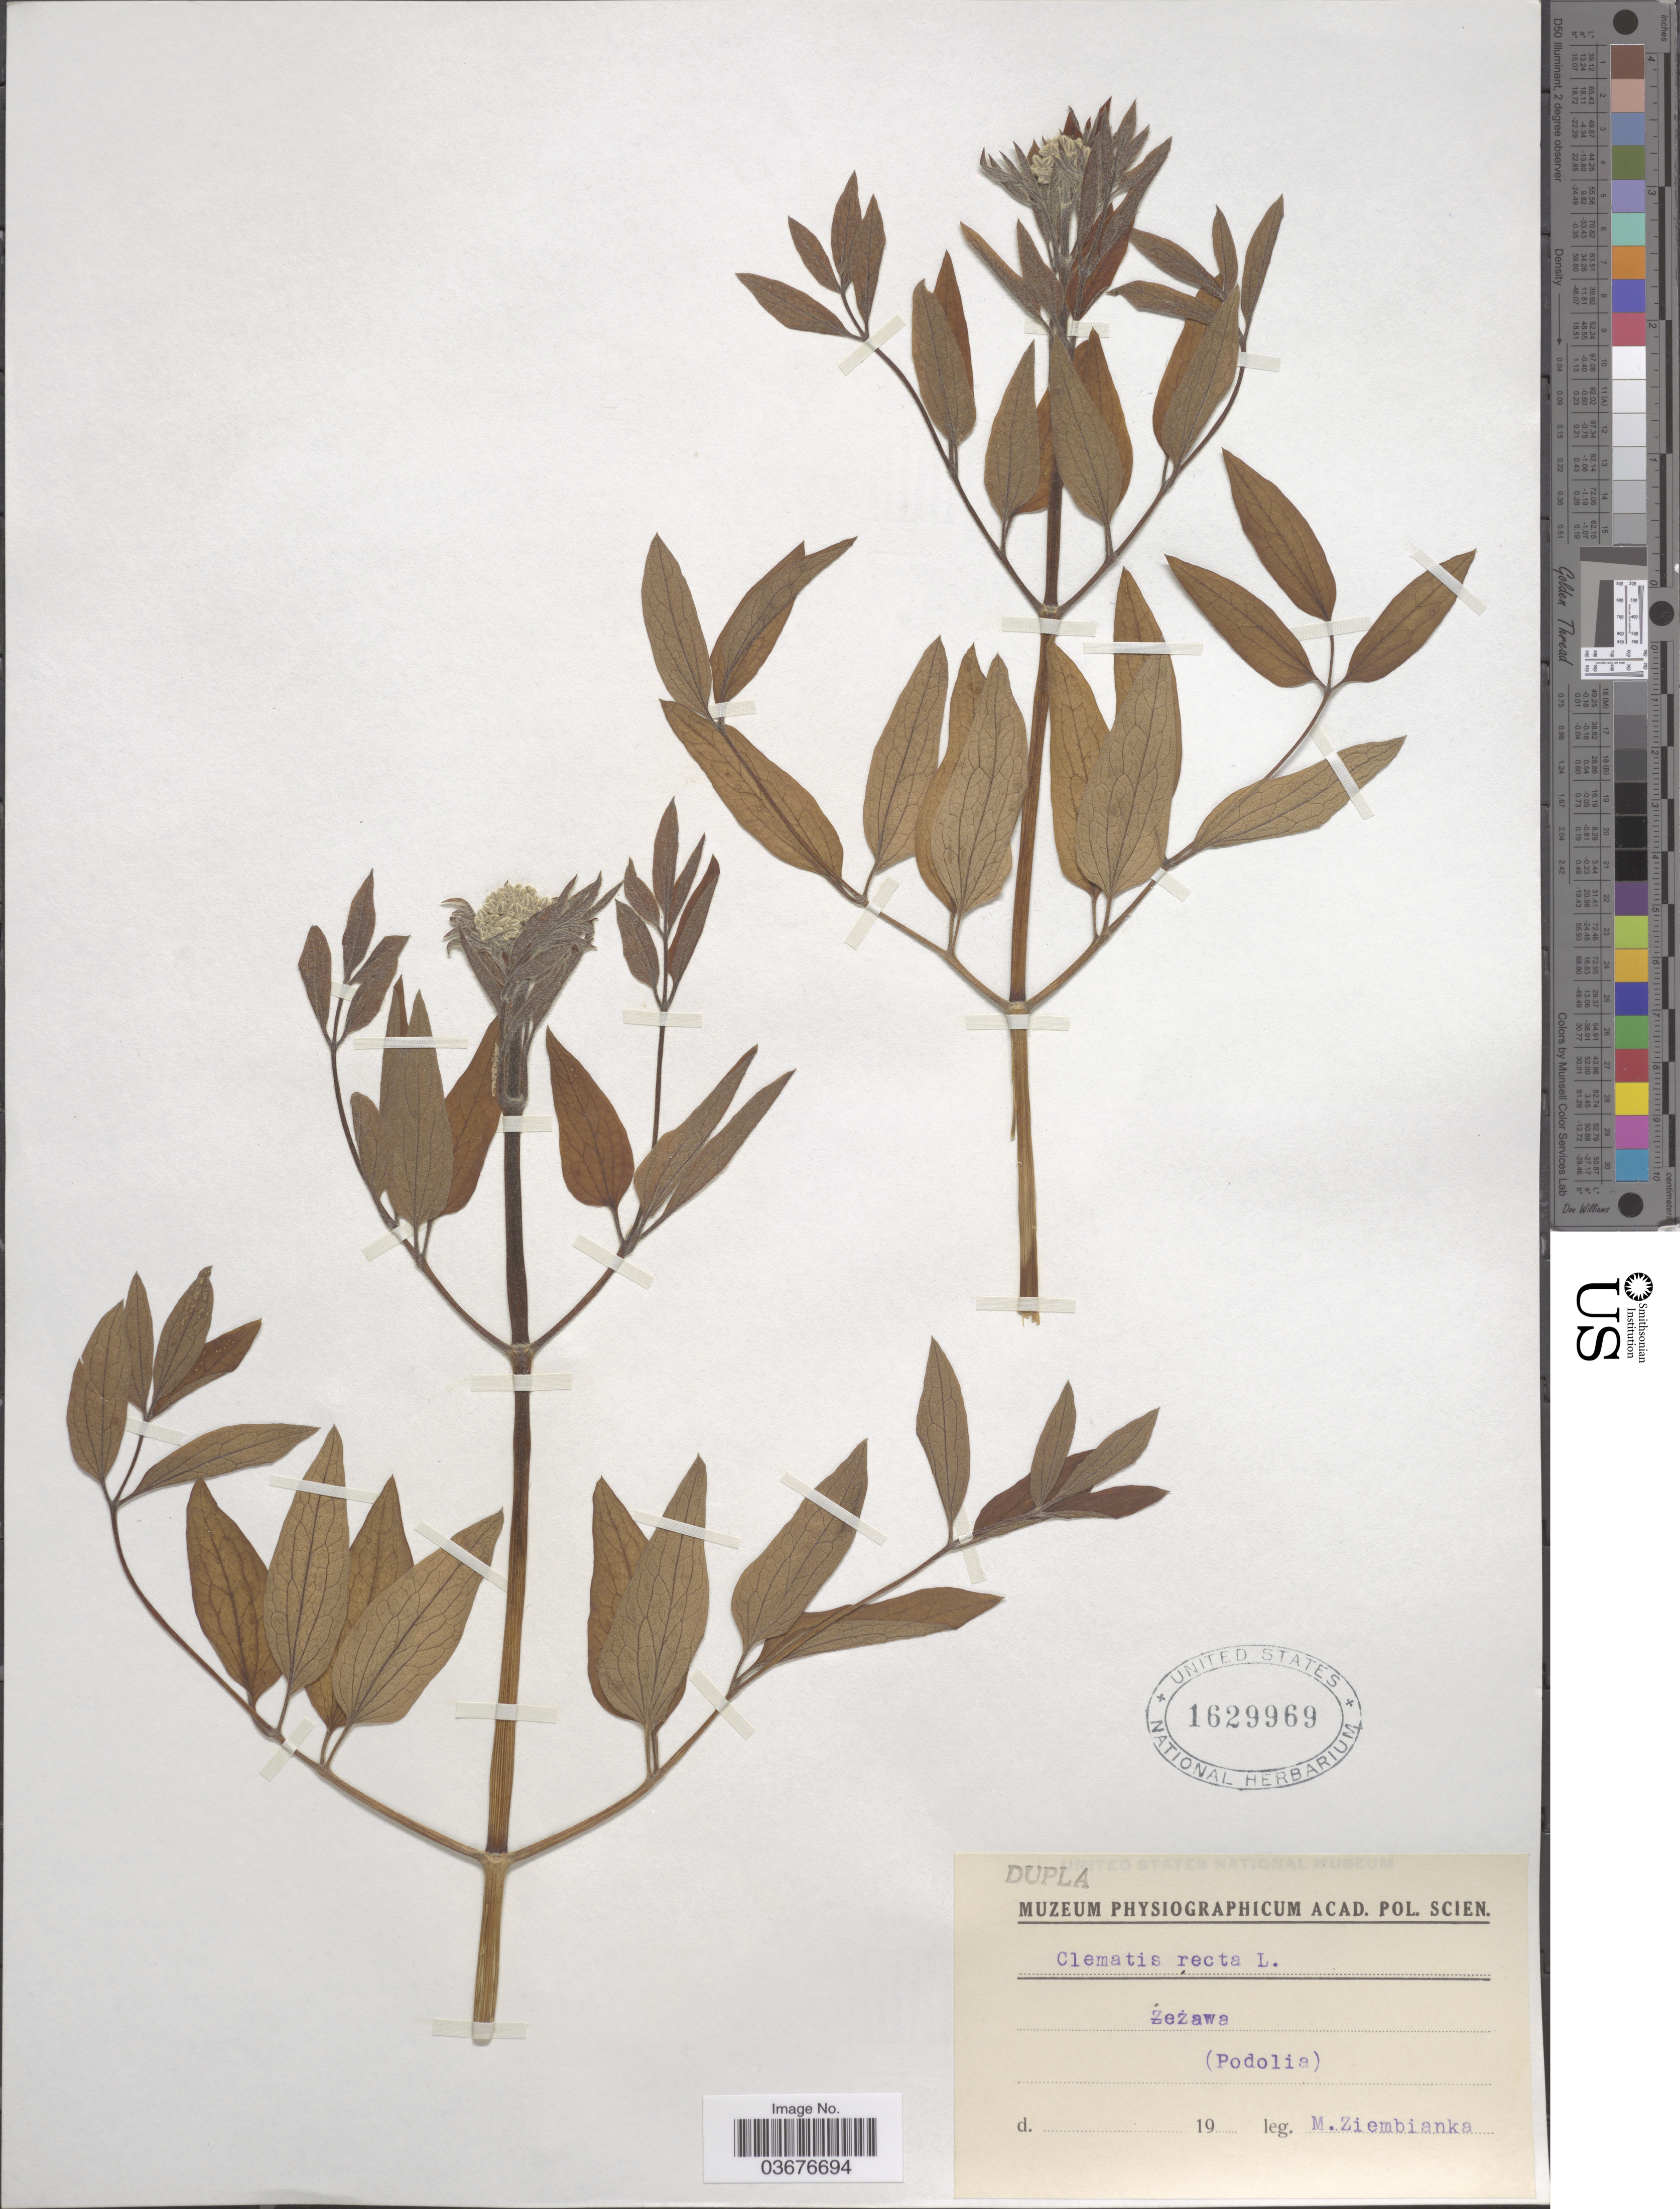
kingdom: Plantae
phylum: Tracheophyta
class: Magnoliopsida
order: Ranunculales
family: Ranunculaceae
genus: Clematis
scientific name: Clematis recta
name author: L.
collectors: M. Ziembianka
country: Ukraine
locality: Ƶeżawa (Podolia).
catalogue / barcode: US 1629969